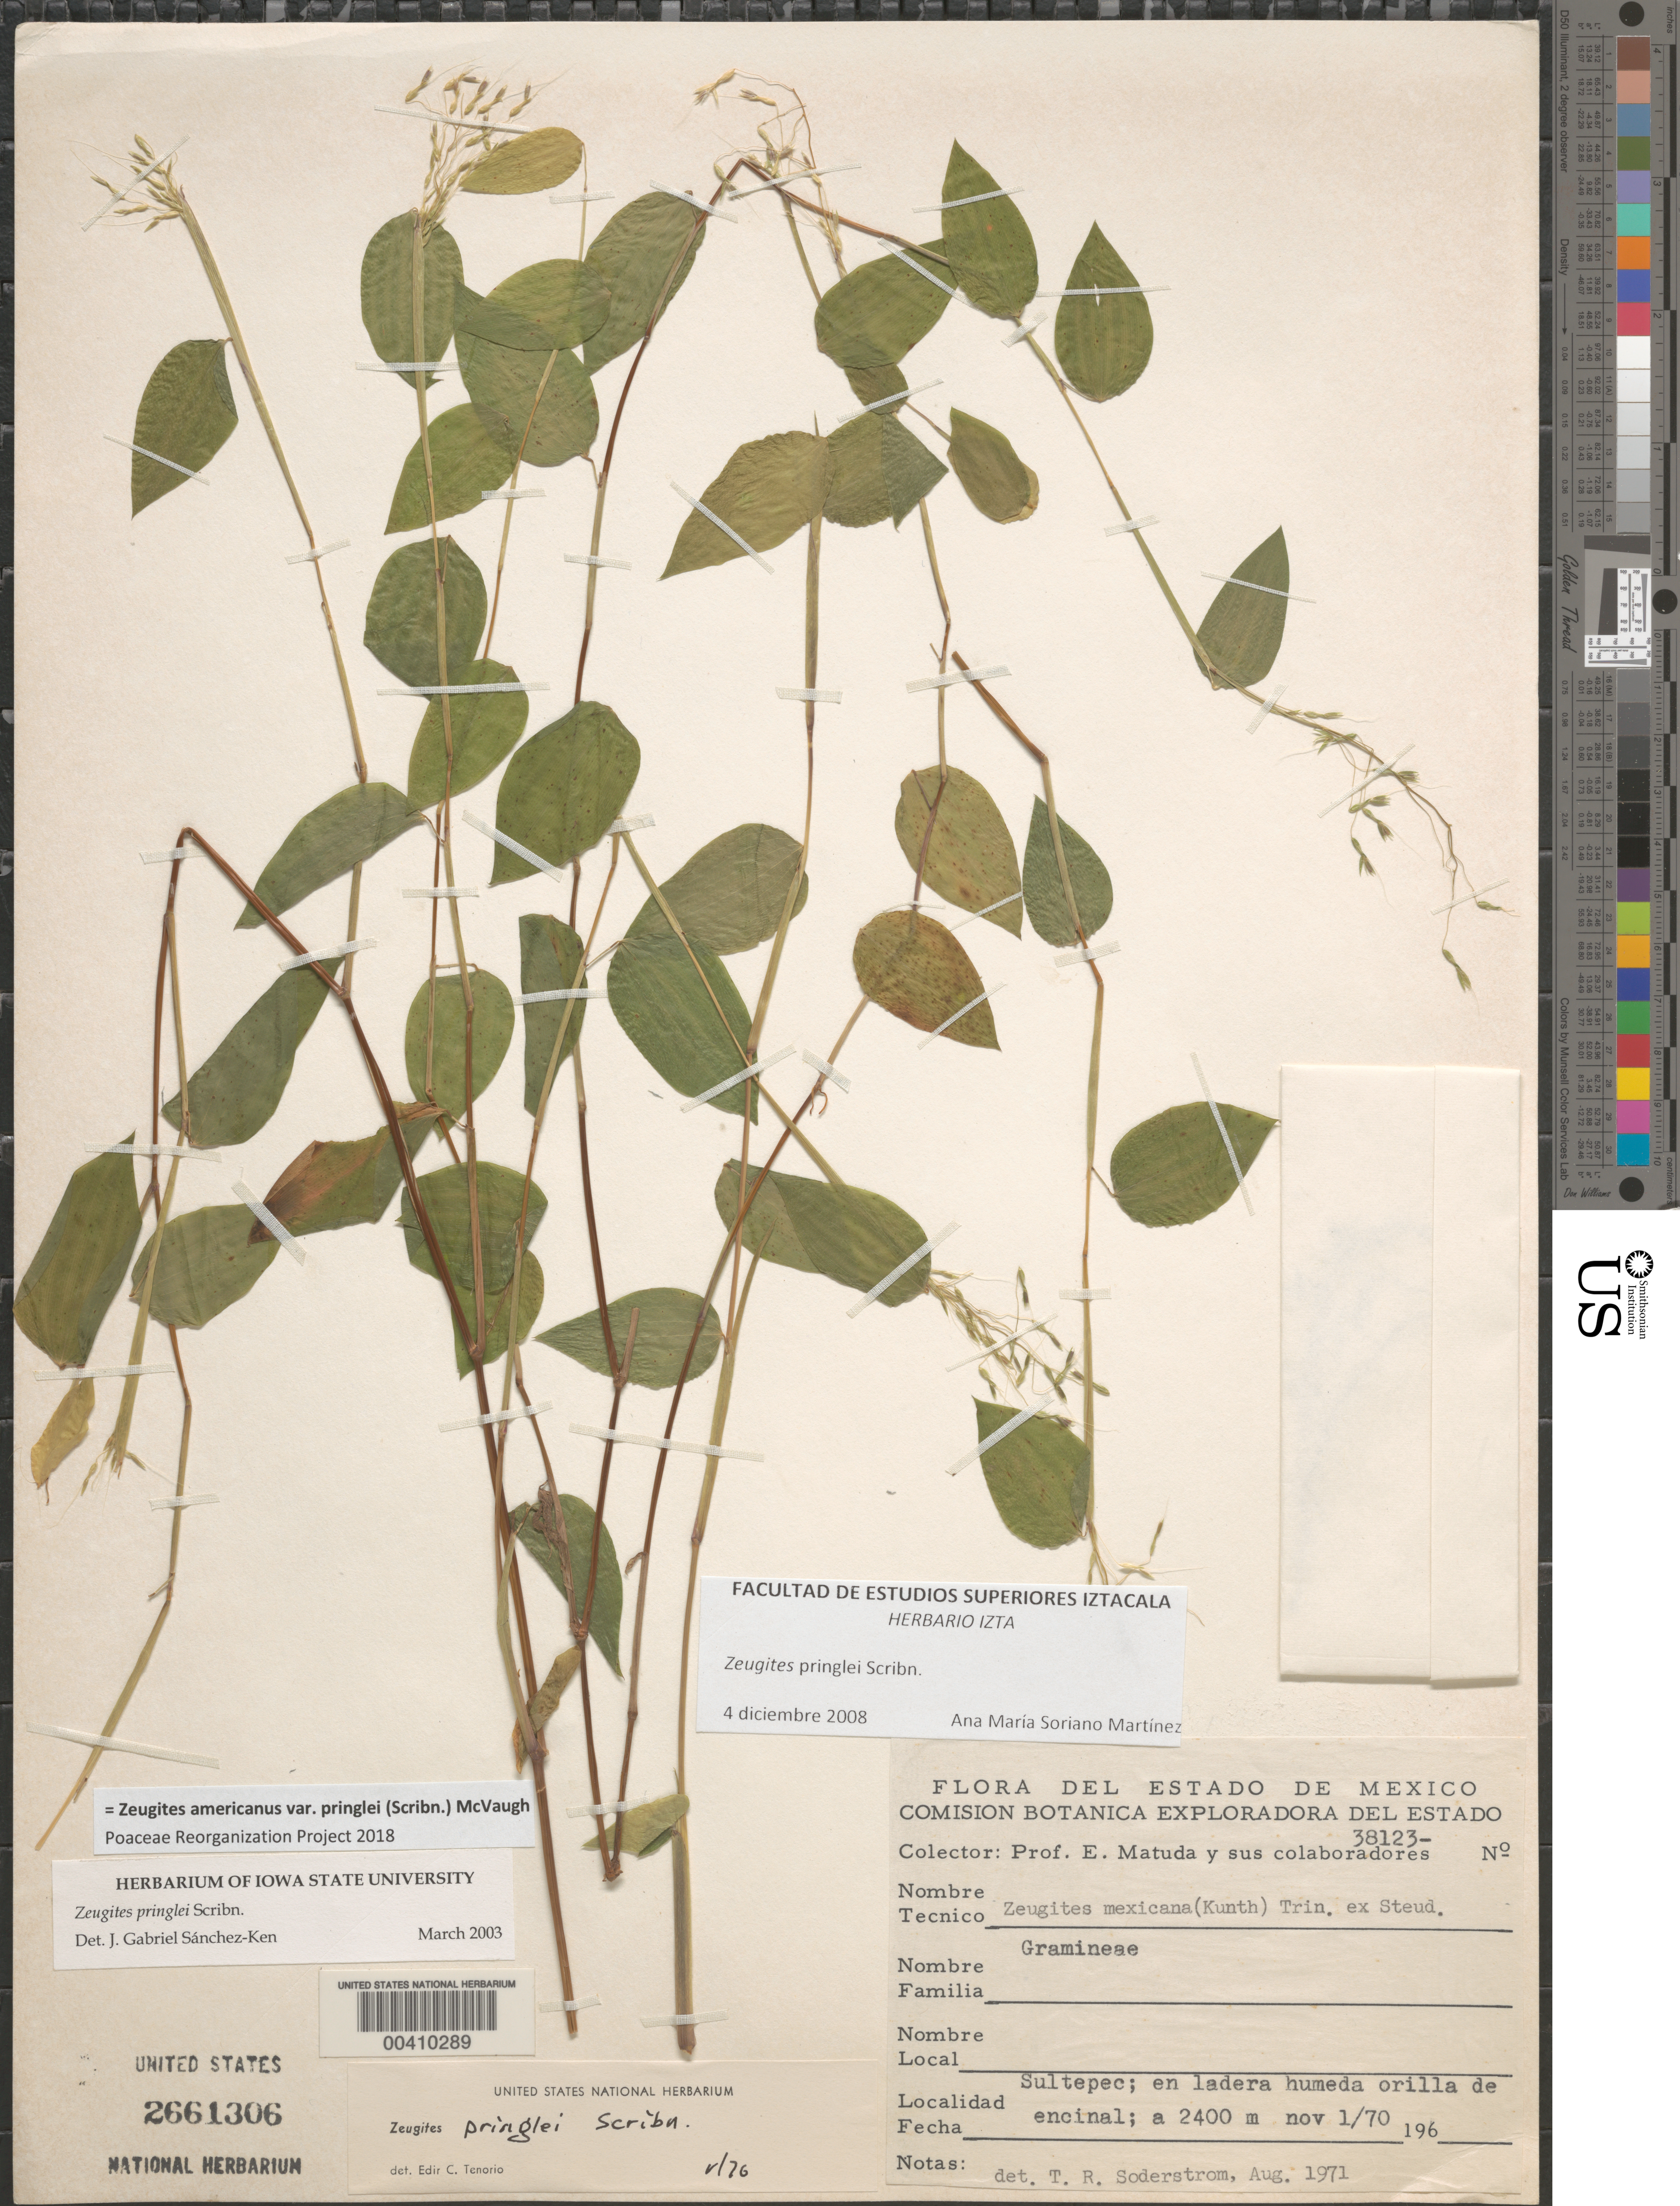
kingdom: Plantae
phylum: Tracheophyta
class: Liliopsida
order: Poales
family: Poaceae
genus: Zeugites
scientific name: Zeugites americanus var. pringlei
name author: (Scribn.) McVaugh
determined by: Poaceae Reorganization Project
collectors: E. Matuda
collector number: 38123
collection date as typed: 1 Nov 1970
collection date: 1970-11-01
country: Mexico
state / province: México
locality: Sultepec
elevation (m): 2400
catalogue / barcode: US 2661306